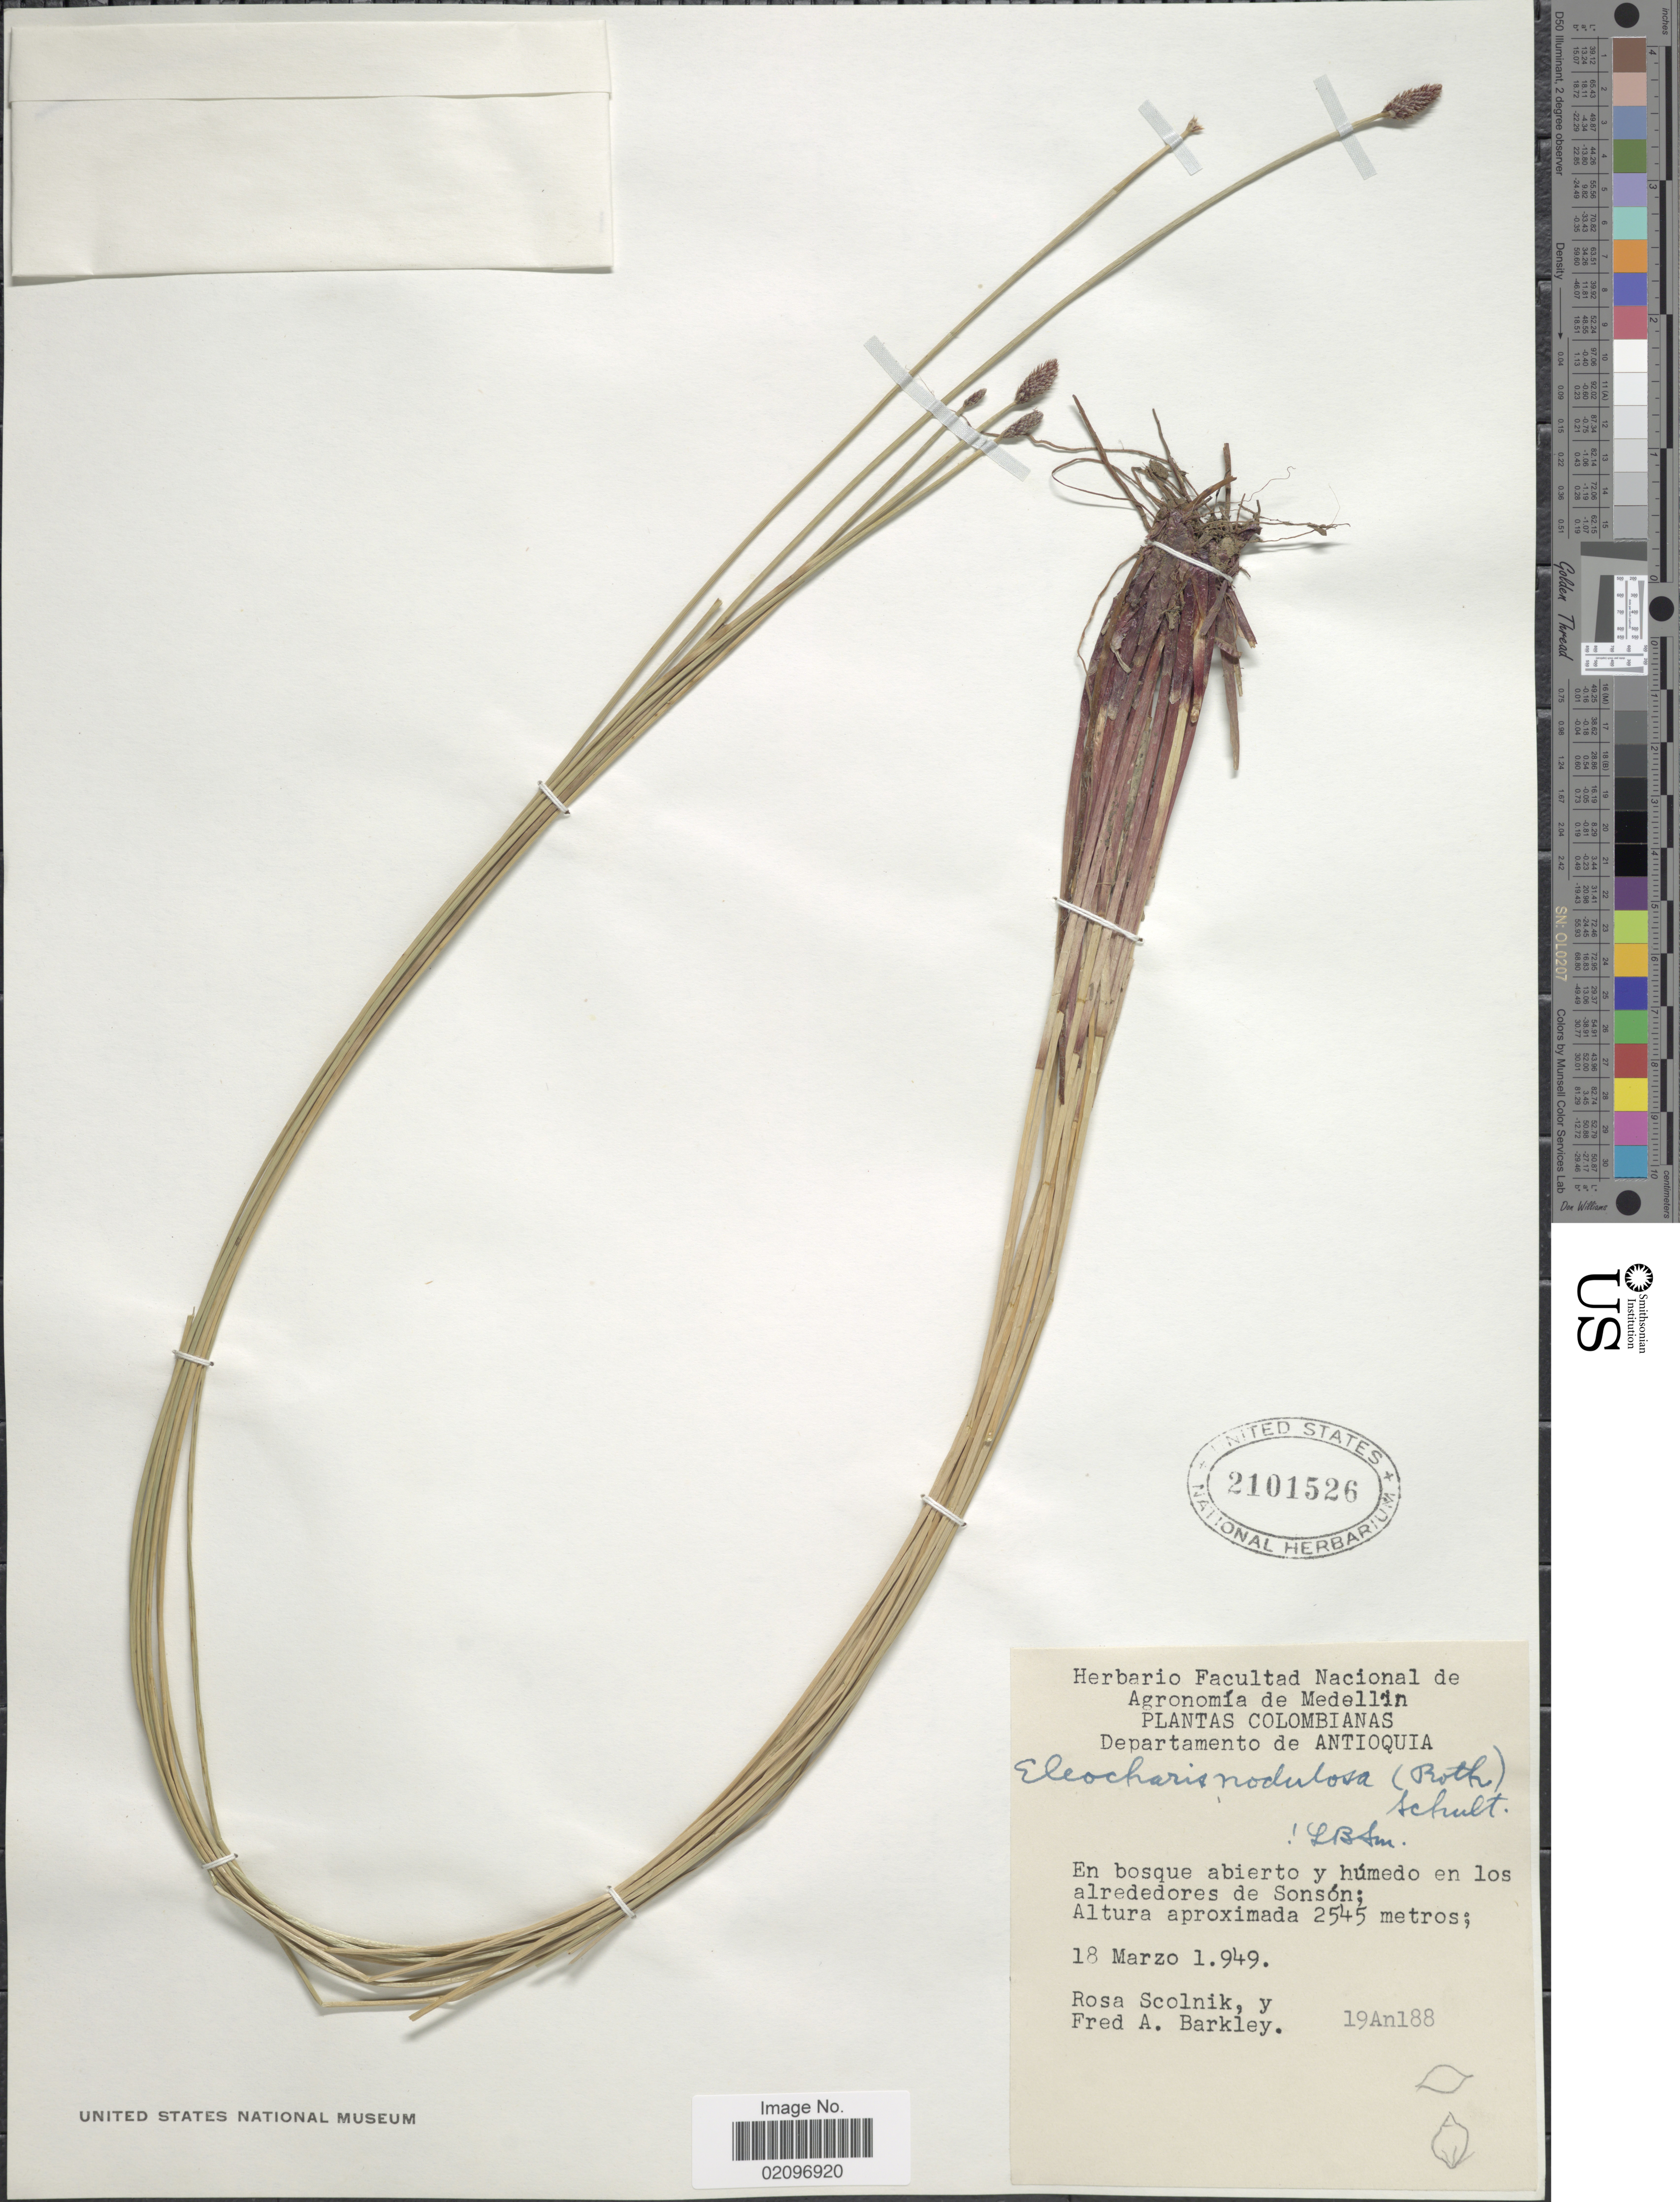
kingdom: Plantae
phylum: Tracheophyta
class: Liliopsida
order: Poales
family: Cyperaceae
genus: Eleocharis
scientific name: Eleocharis montana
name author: (Kunth) Roem. & Schult.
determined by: Strong, Mark T., (BOT), Smithsonian Institution - National Museum of Natural History (UNITED STATES)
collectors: R. Scolnik & F. A. Barkley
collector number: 19An188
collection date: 1949-03-18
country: Colombia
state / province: Antioquia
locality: Departamen to de Antioquia. En bosque abierto y humedo en los alrededores de Sonson.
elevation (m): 2545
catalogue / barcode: US 2101526